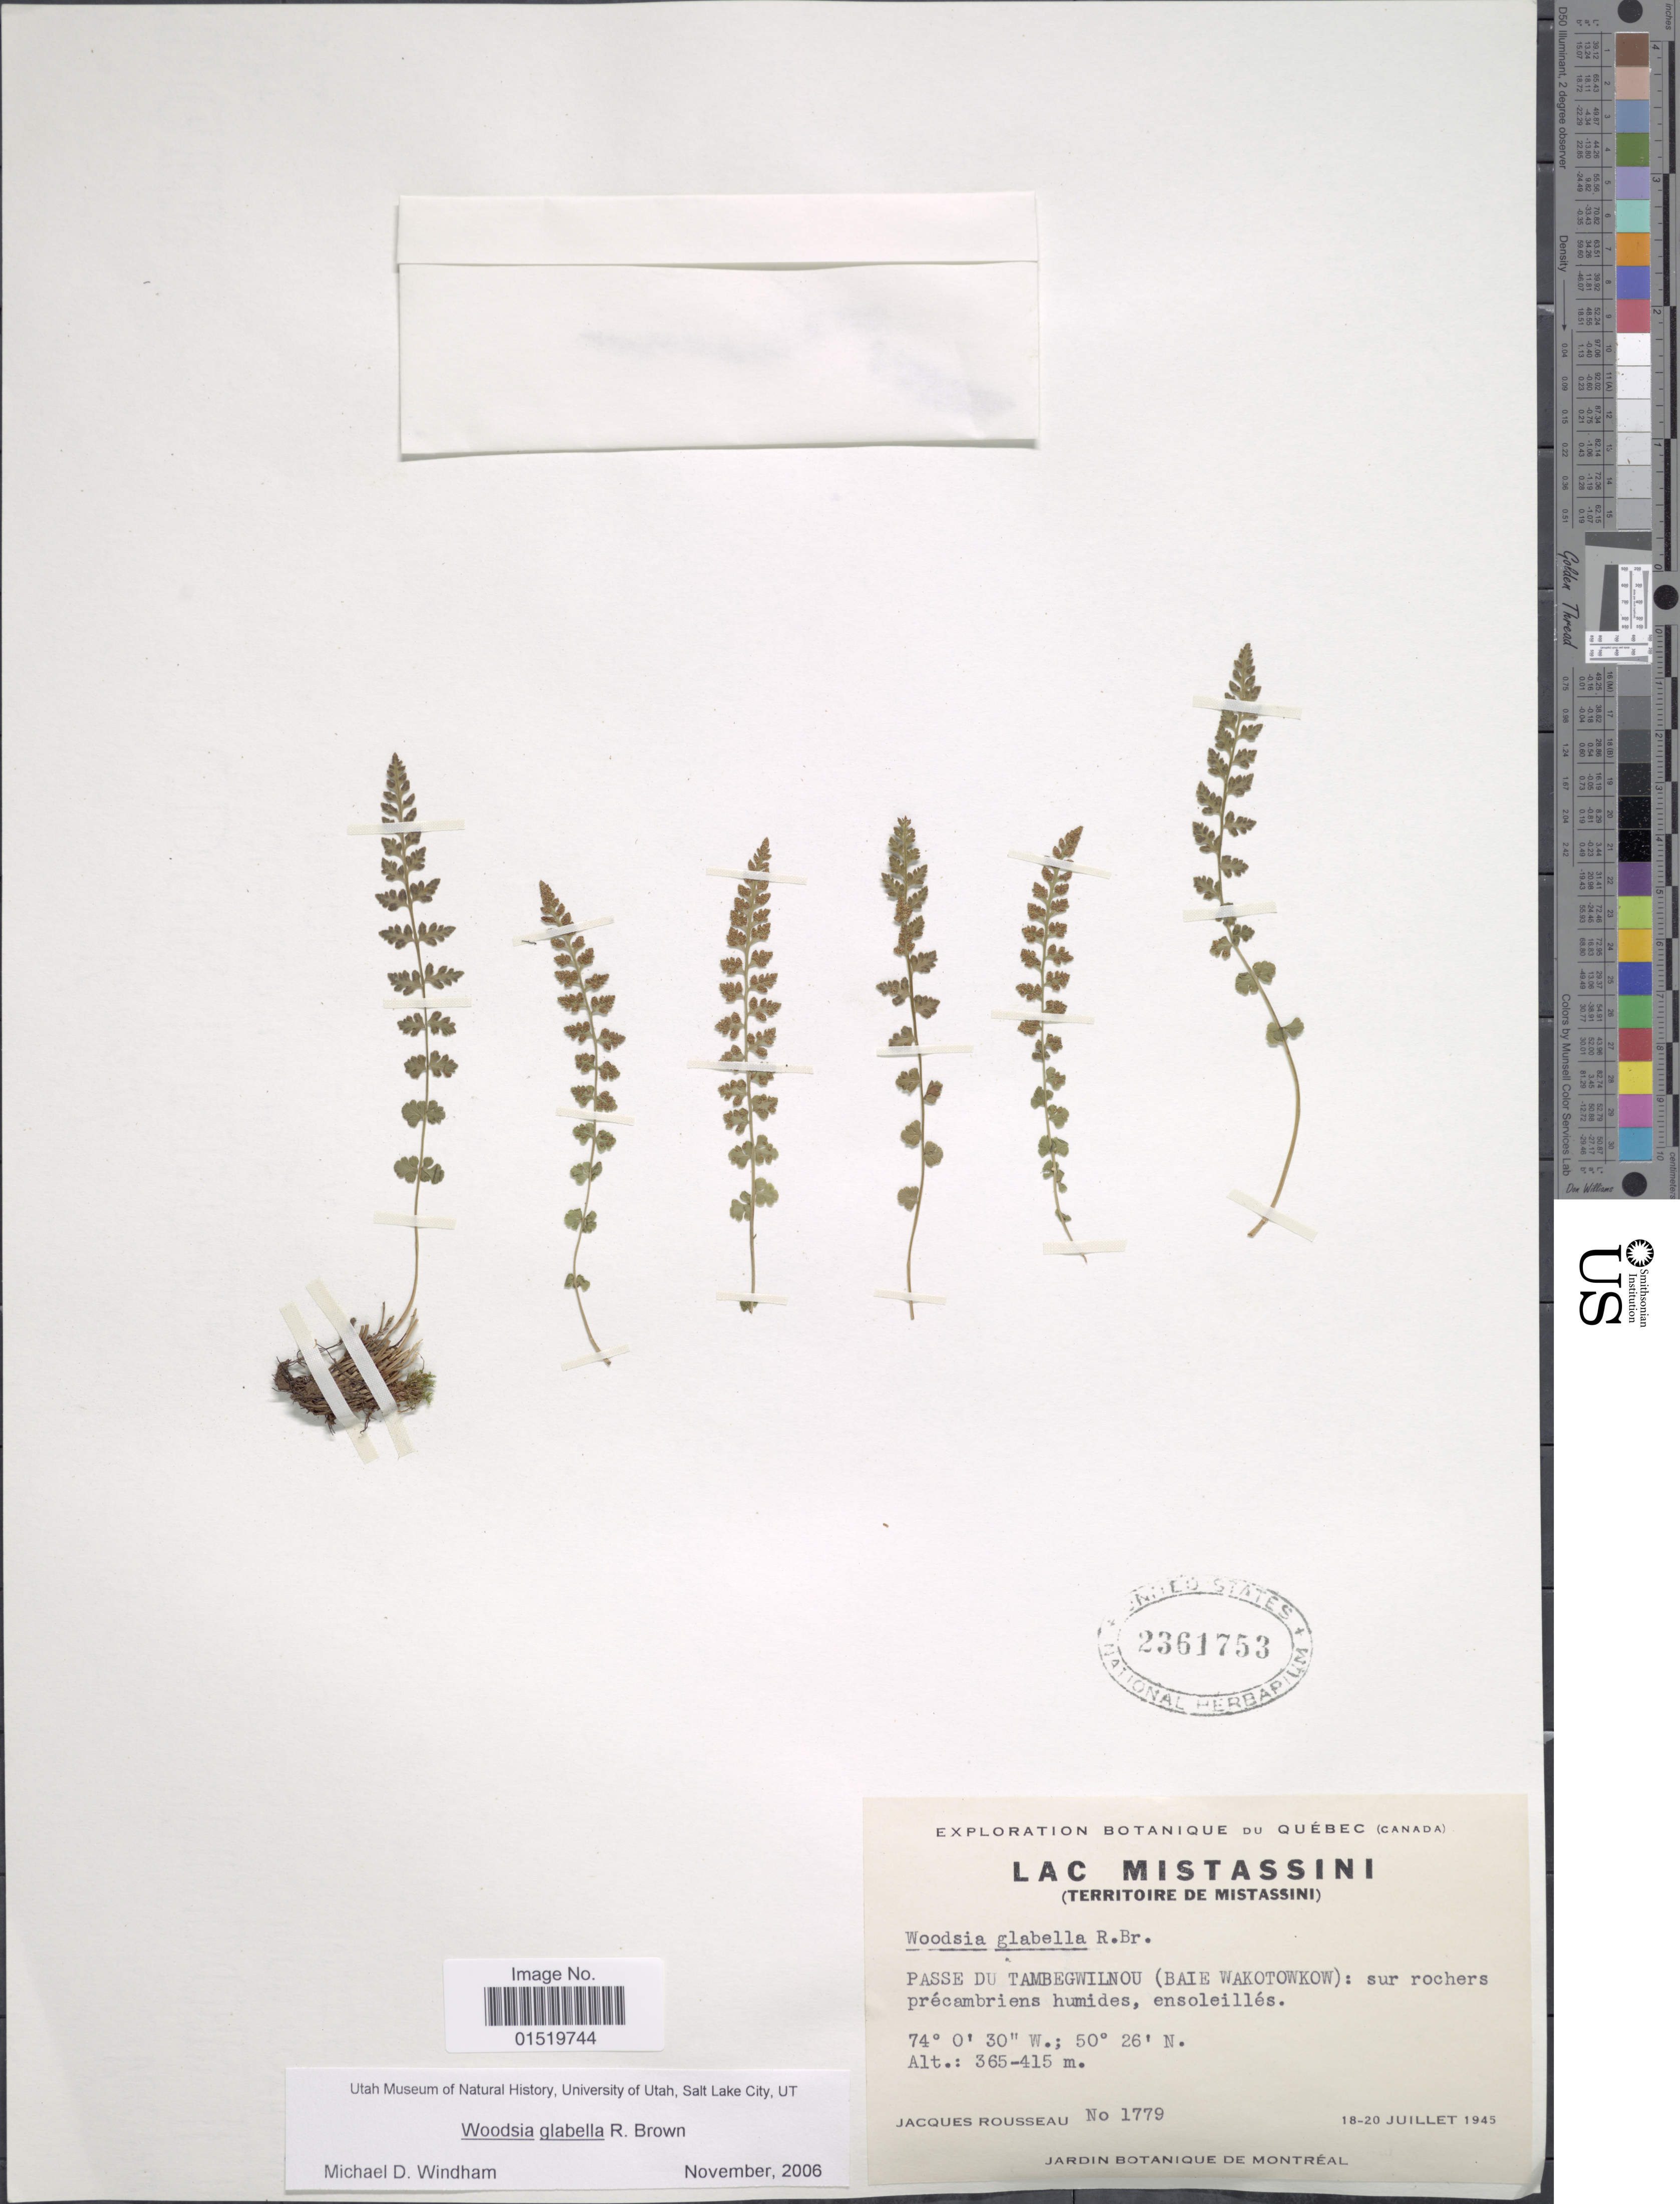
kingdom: Plantae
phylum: Tracheophyta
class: Polypodiopsida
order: Polypodiales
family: Woodsiaceae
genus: Woodsia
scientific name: Woodsia glabella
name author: R. Br.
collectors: J. Rousseau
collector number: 1779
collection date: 1945-07-18/1945-07-20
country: Canada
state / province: Quebec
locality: Las MIstassini (Territoire de Mistasini) Passe du Tambegwilnou (Baie Wakotowkow): sur rochers précambriens humides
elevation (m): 365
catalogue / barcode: US 2361753